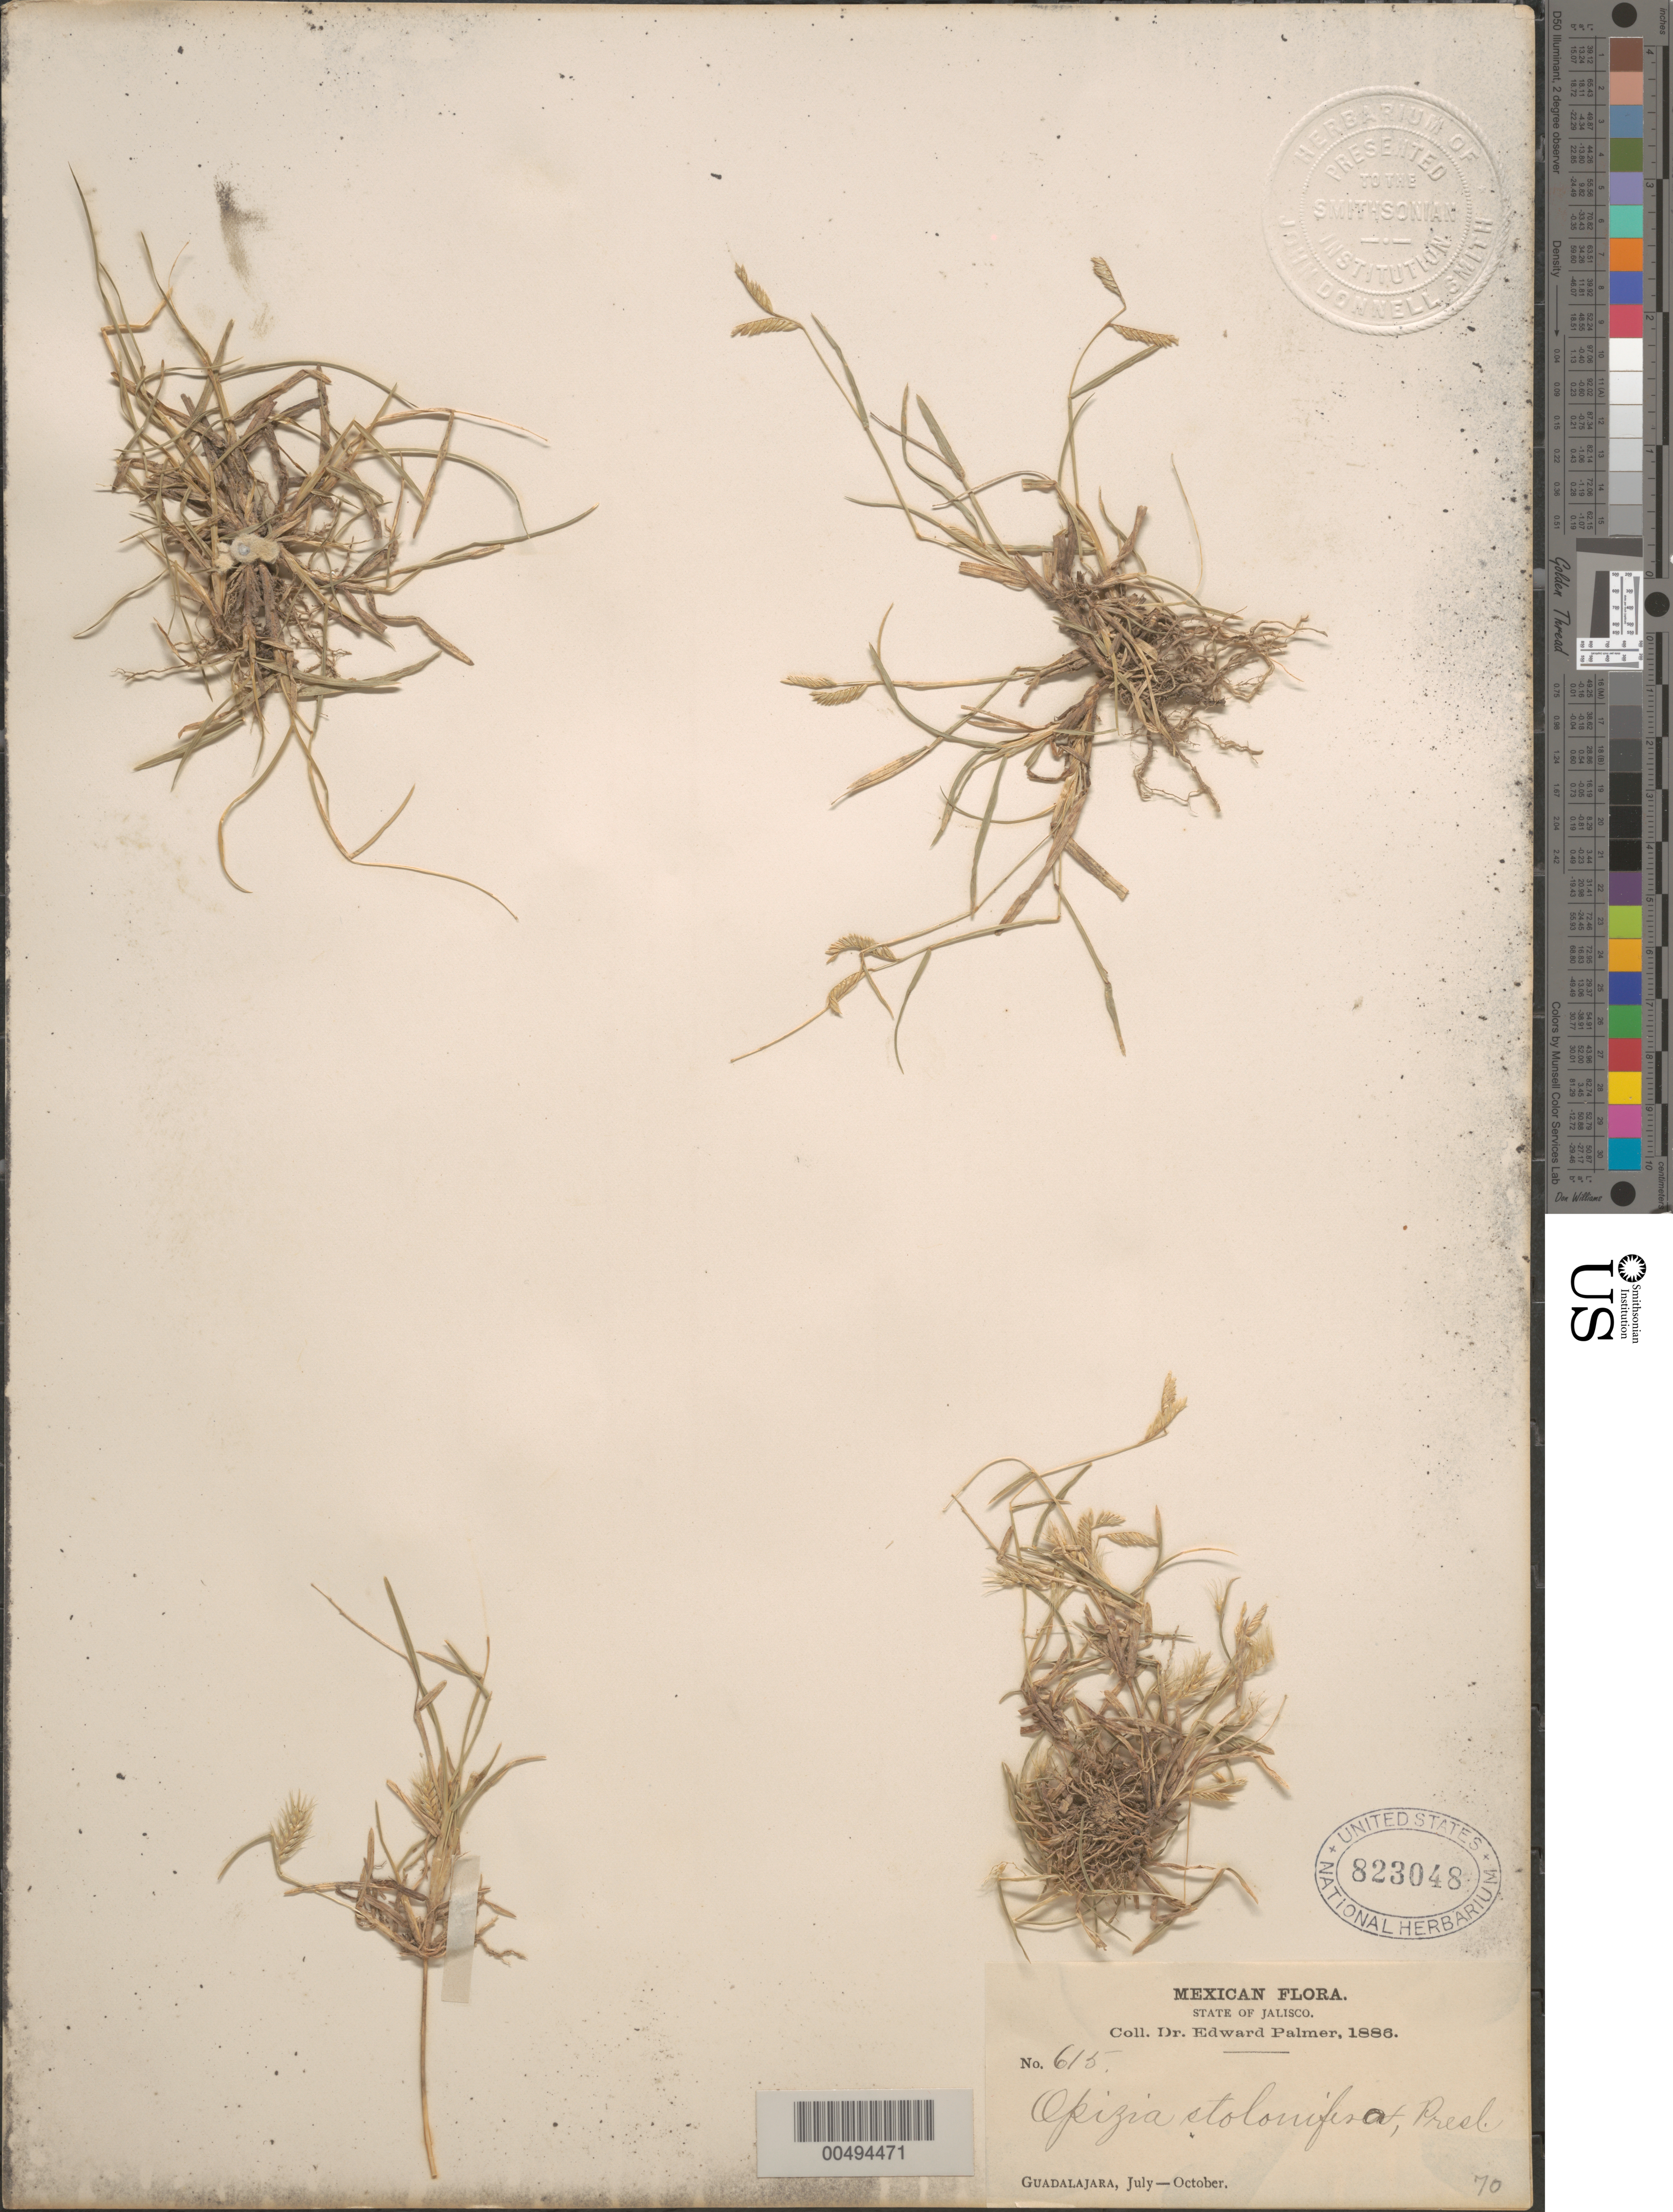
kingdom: Plantae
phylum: Tracheophyta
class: Liliopsida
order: Poales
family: Poaceae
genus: Opizia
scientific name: Opizia stolonifera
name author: J. Presl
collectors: E. Palmer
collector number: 615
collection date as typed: Jul 1886 to Oct 1886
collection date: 1886-07/1886-10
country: Mexico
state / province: Jalisco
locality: Guadalajara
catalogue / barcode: US 823048